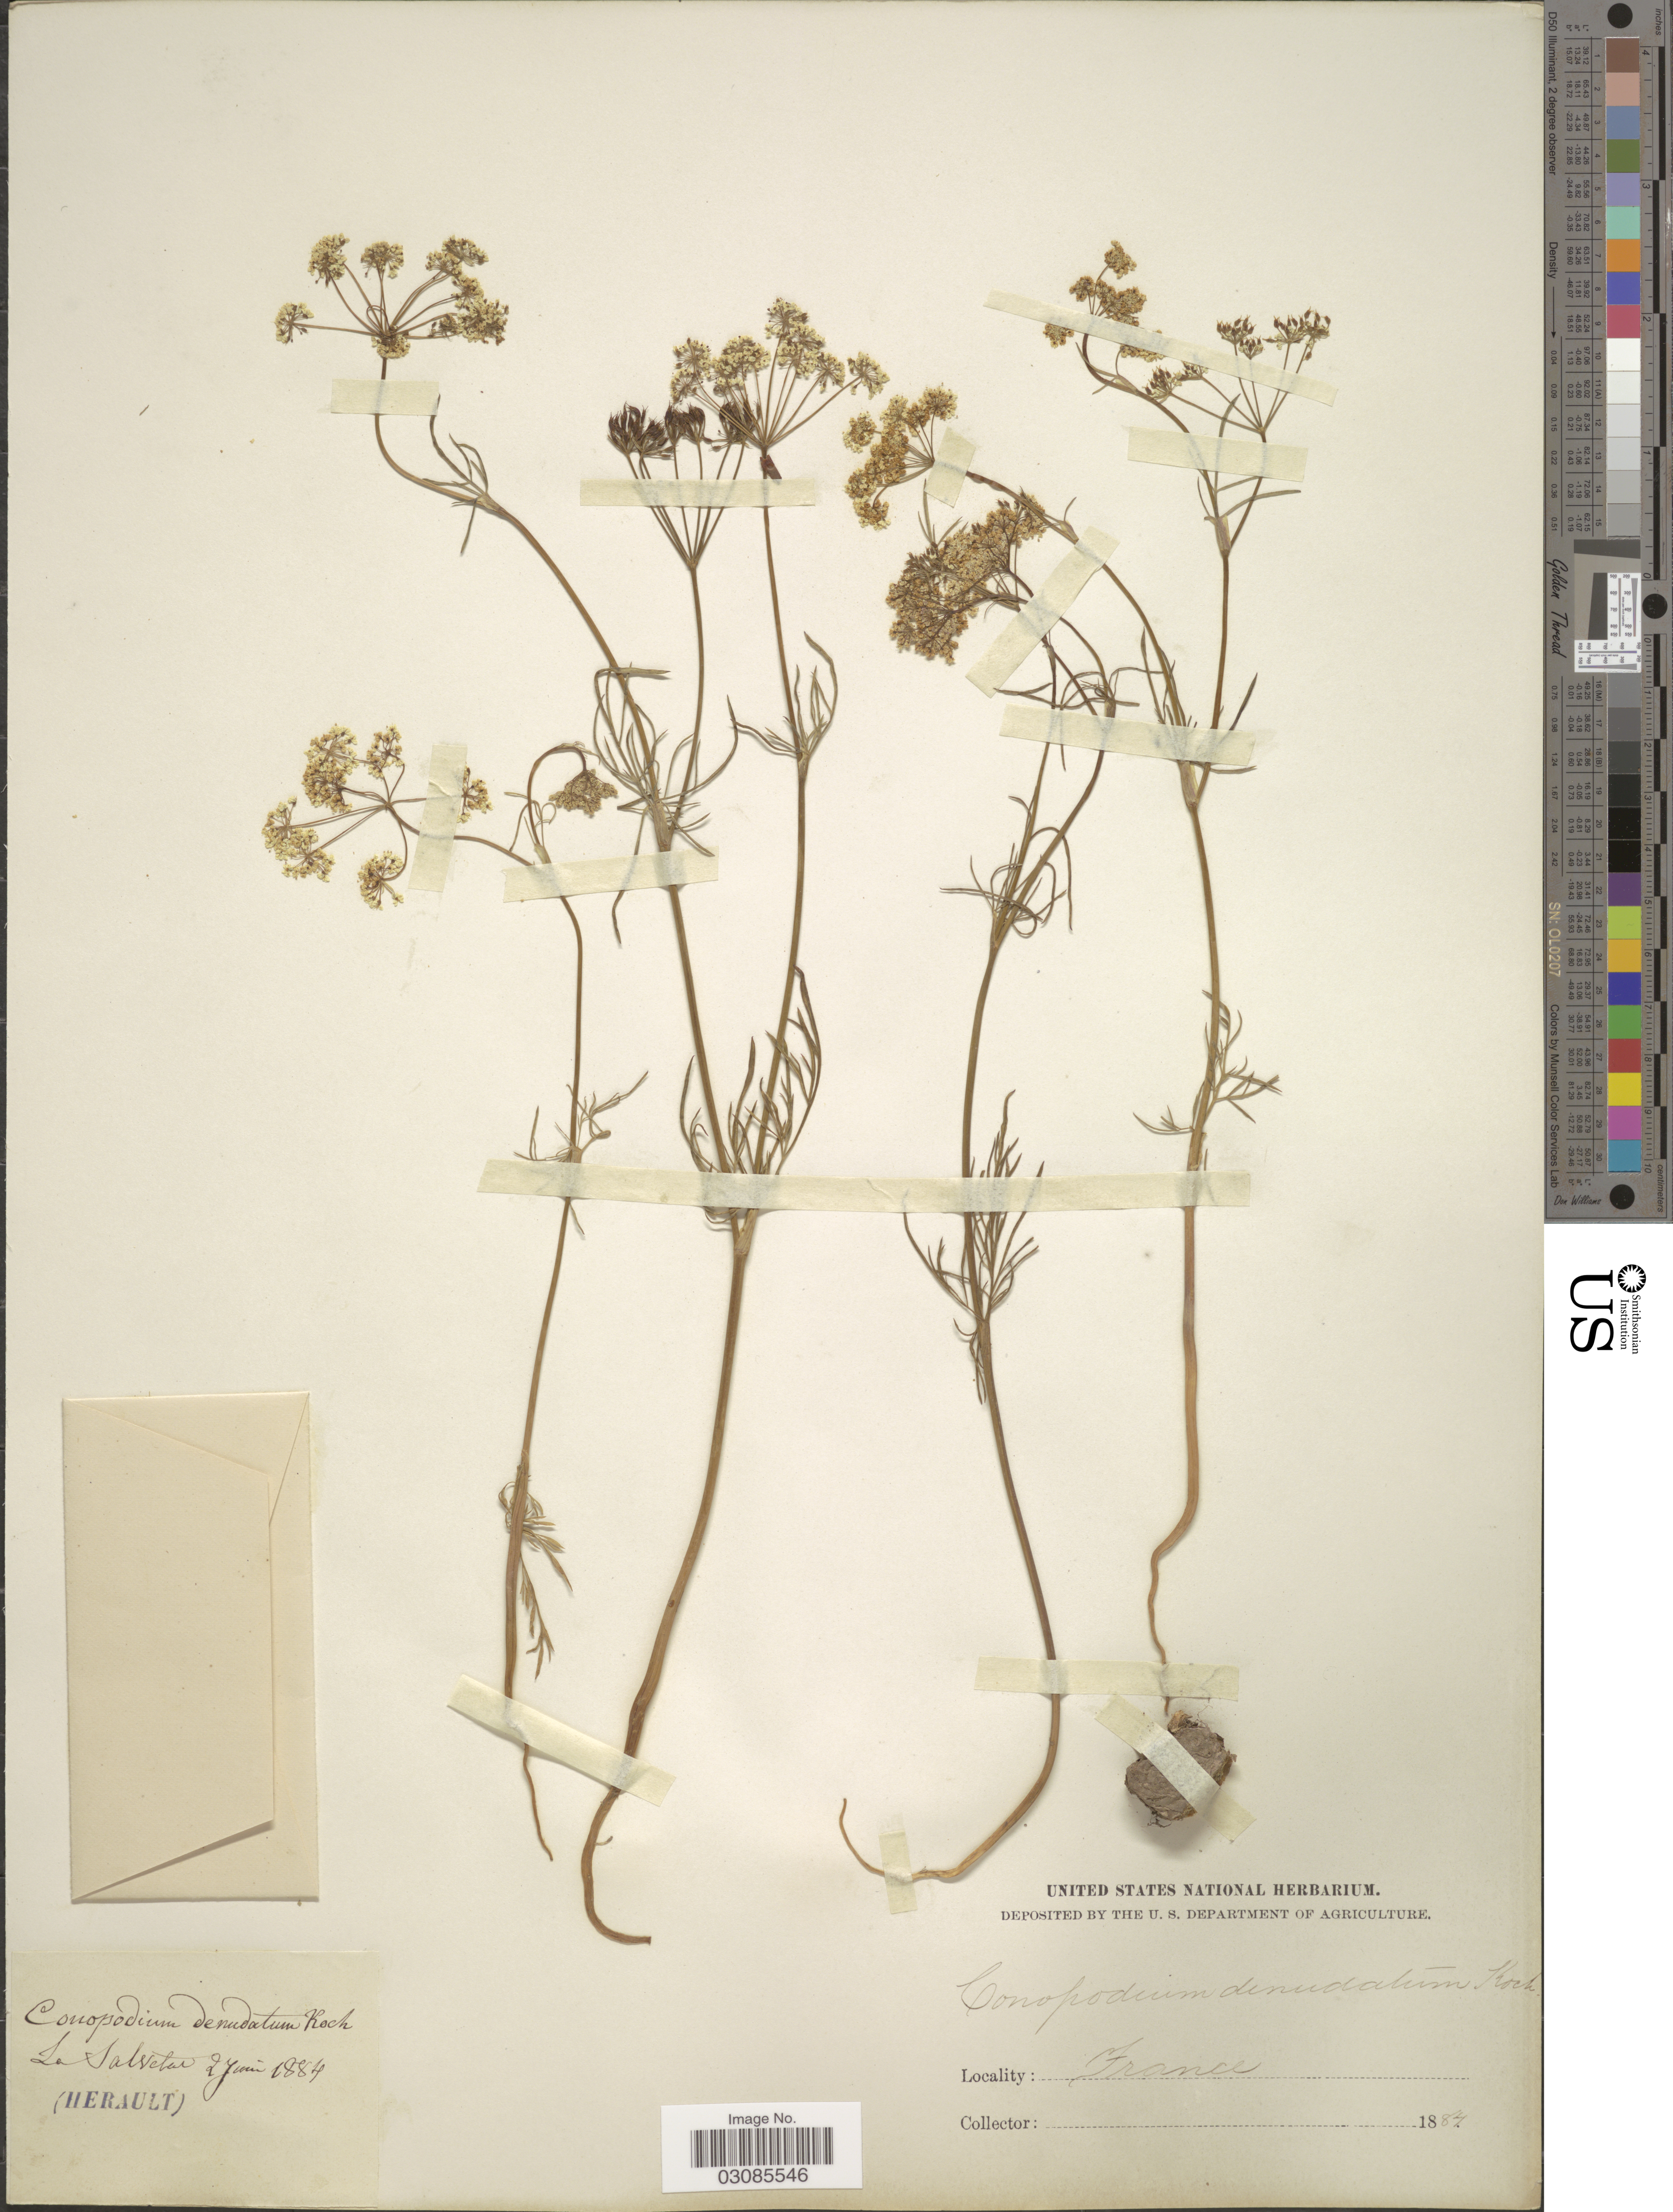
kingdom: Plantae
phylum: Tracheophyta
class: Magnoliopsida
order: Apiales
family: Apiaceae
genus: Conopodium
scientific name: Conopodium denudatum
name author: (DC.) W.D.J. Koch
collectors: ex herb. United States National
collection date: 1884-06-02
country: France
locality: La Salvetat. Herault.